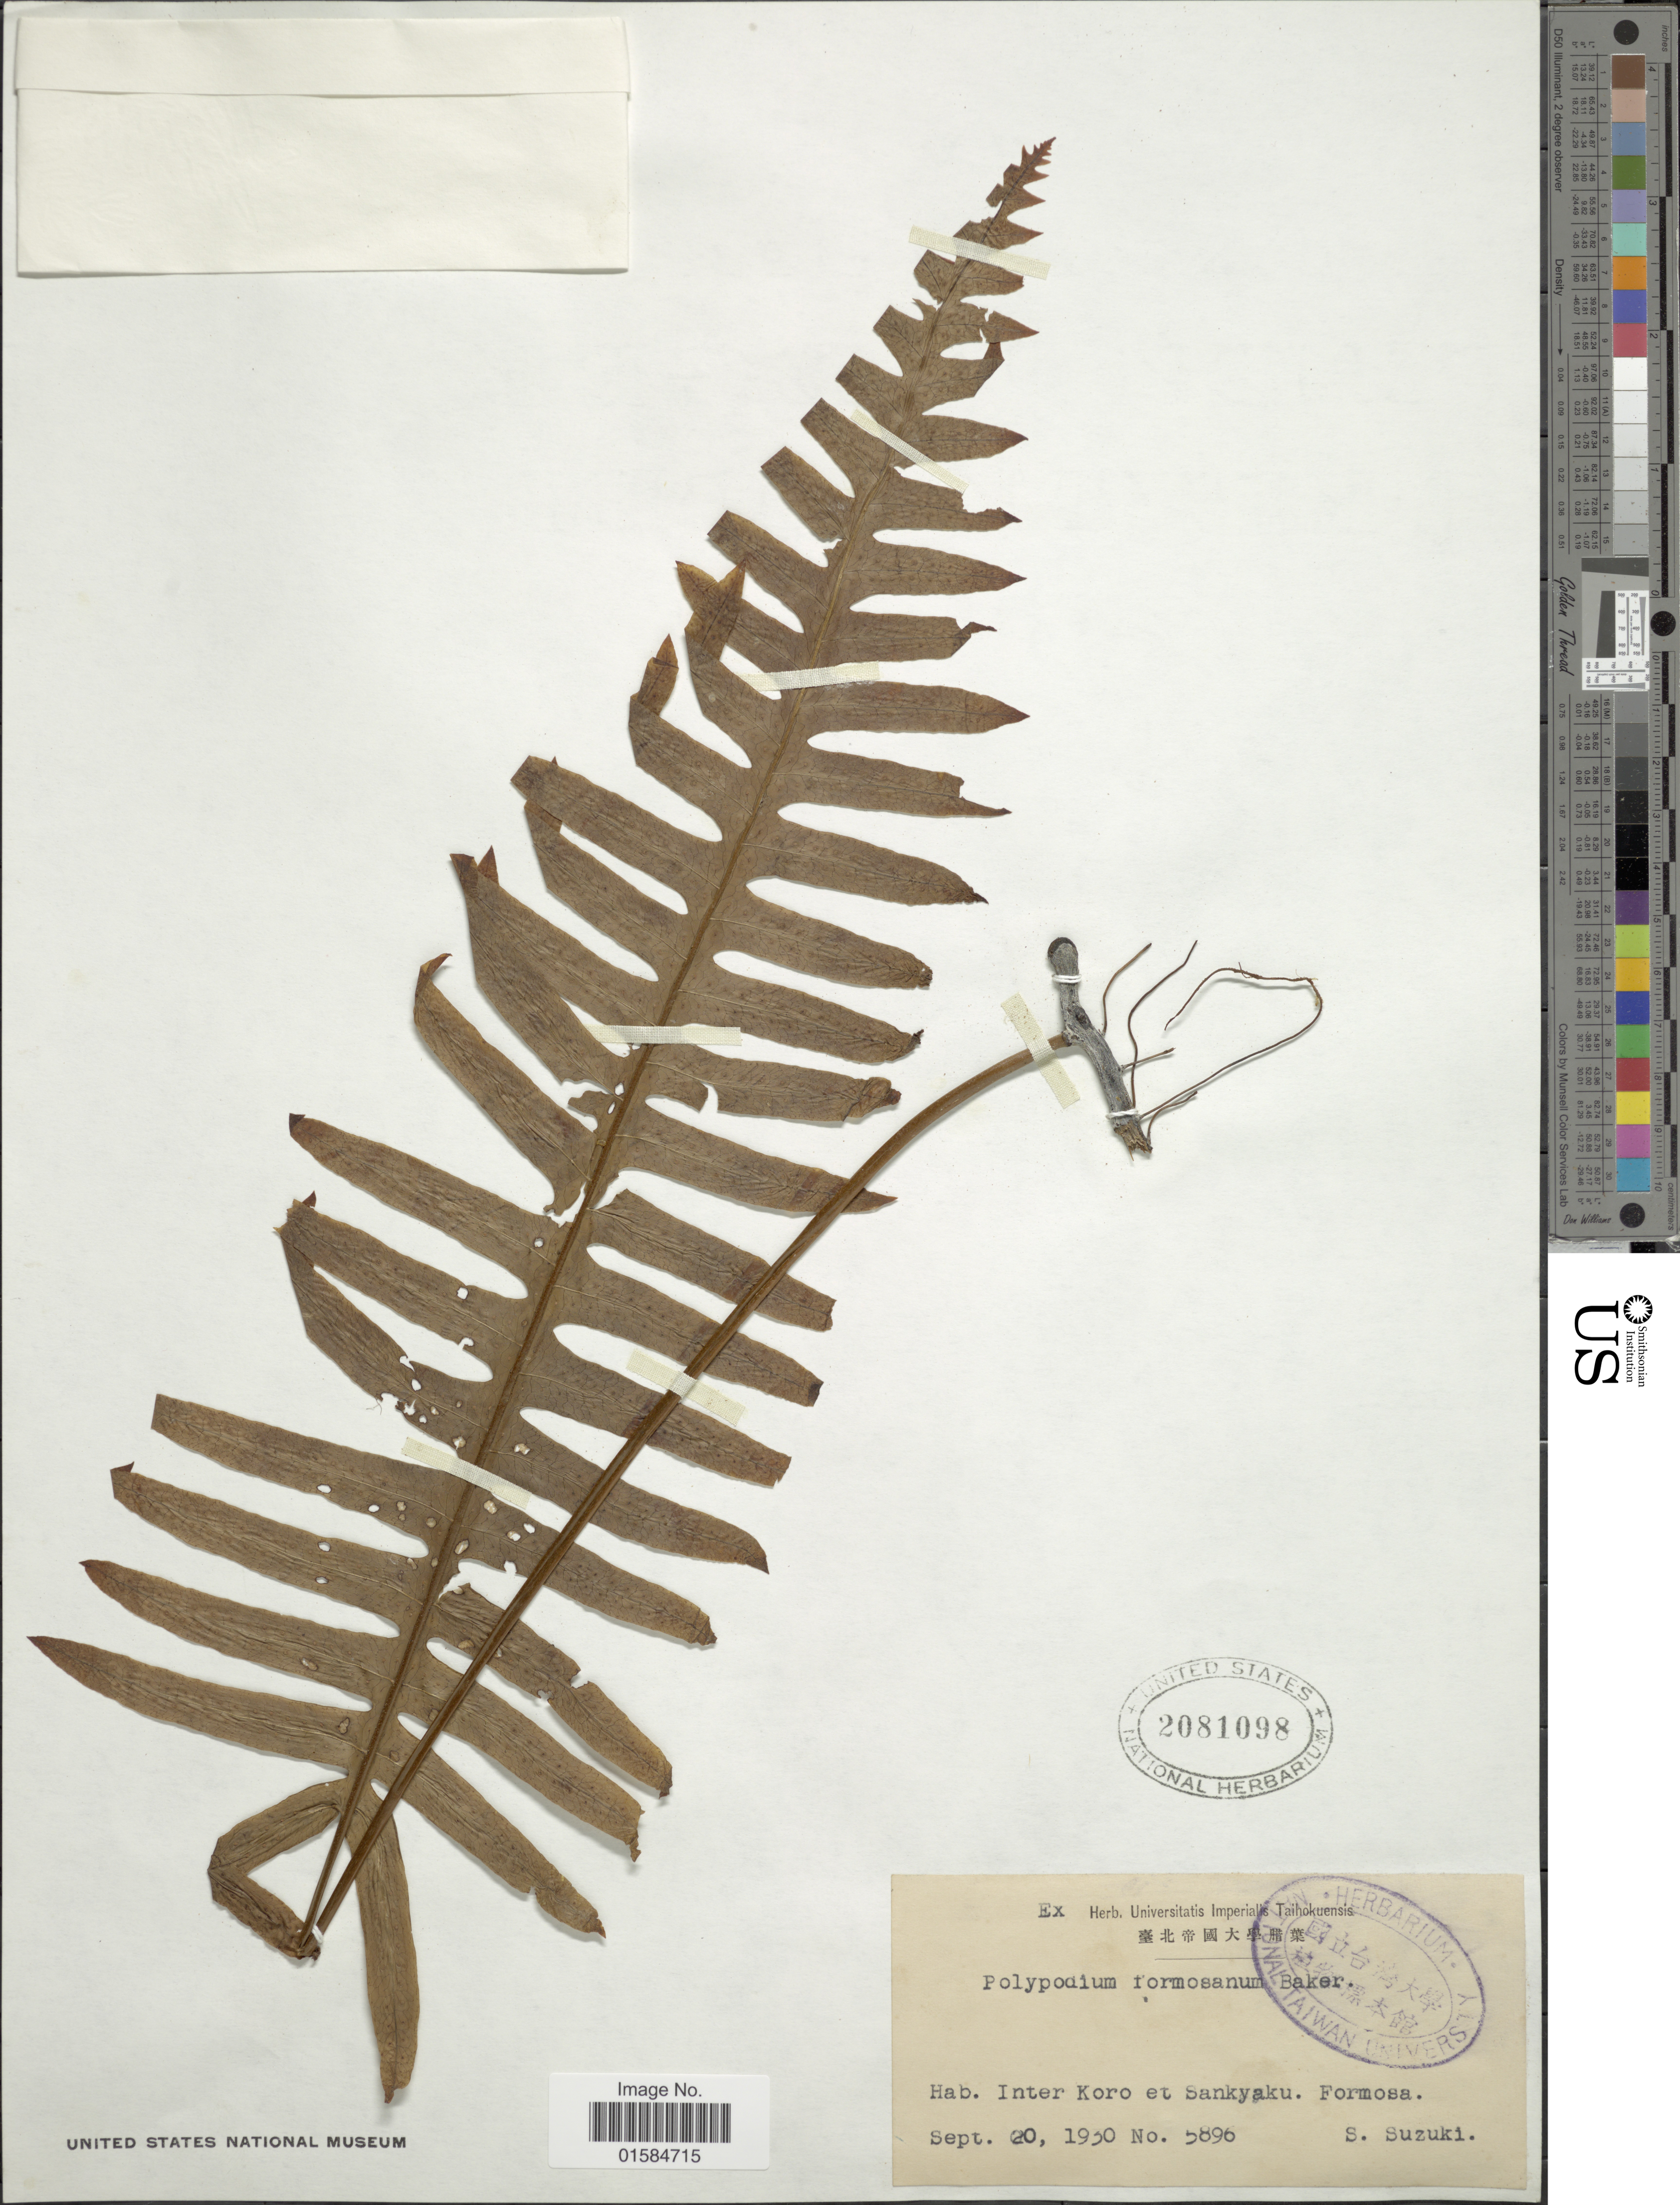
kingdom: Plantae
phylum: Tracheophyta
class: Polypodiopsida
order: Polypodiales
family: Polypodiaceae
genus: Goniophlebium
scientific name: Goniophlebium formosanum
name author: (Baker) Rödl-Linder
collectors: S. Suzuki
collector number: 5896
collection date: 1930-09-20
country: Taiwan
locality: Inter Koro et Sankyaku, Formosa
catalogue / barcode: US 2081098